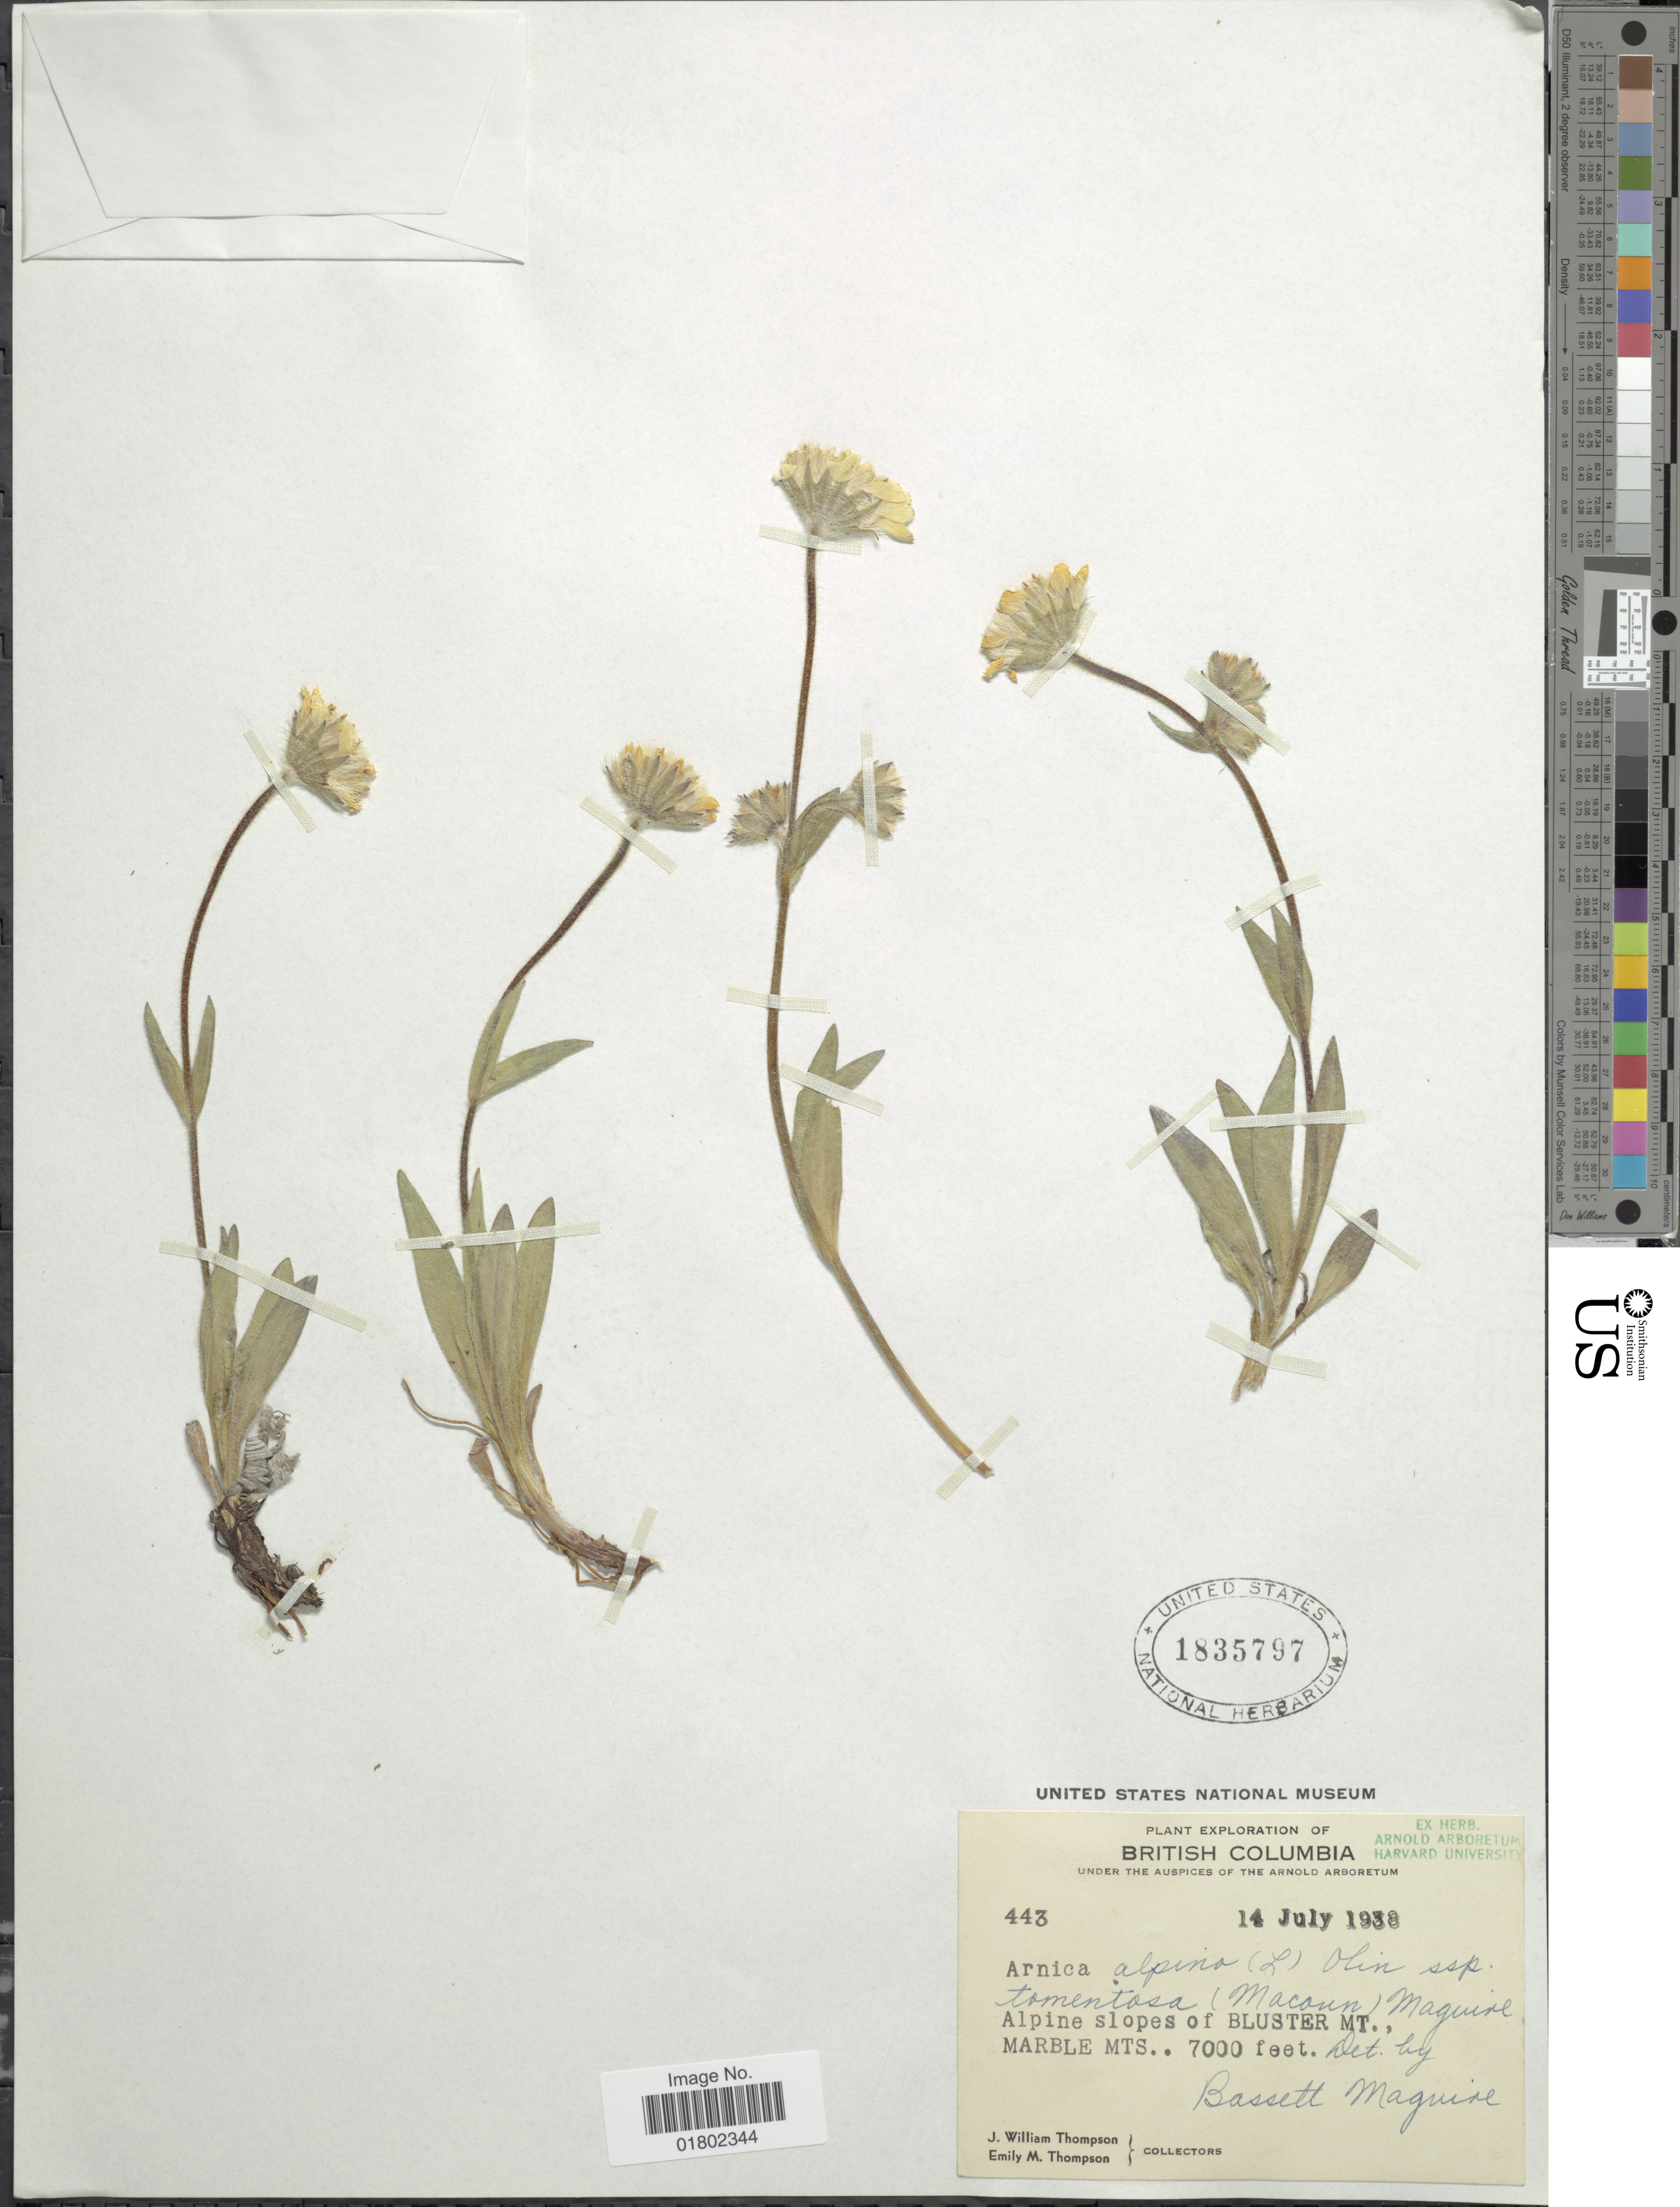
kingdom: Plantae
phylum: Tracheophyta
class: Magnoliopsida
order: Asterales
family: Asteraceae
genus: Arnica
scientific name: Arnica alpina subsp. tomentosa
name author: (Macoun) Maguire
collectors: J. W. Thompson & E. M. Thompson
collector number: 443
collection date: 1938-07-14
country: Canada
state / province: British Columbia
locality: Alpine slopes of Bluster Mt., Marble Mts., Basset Maguire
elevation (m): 2134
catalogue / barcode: US 1835797